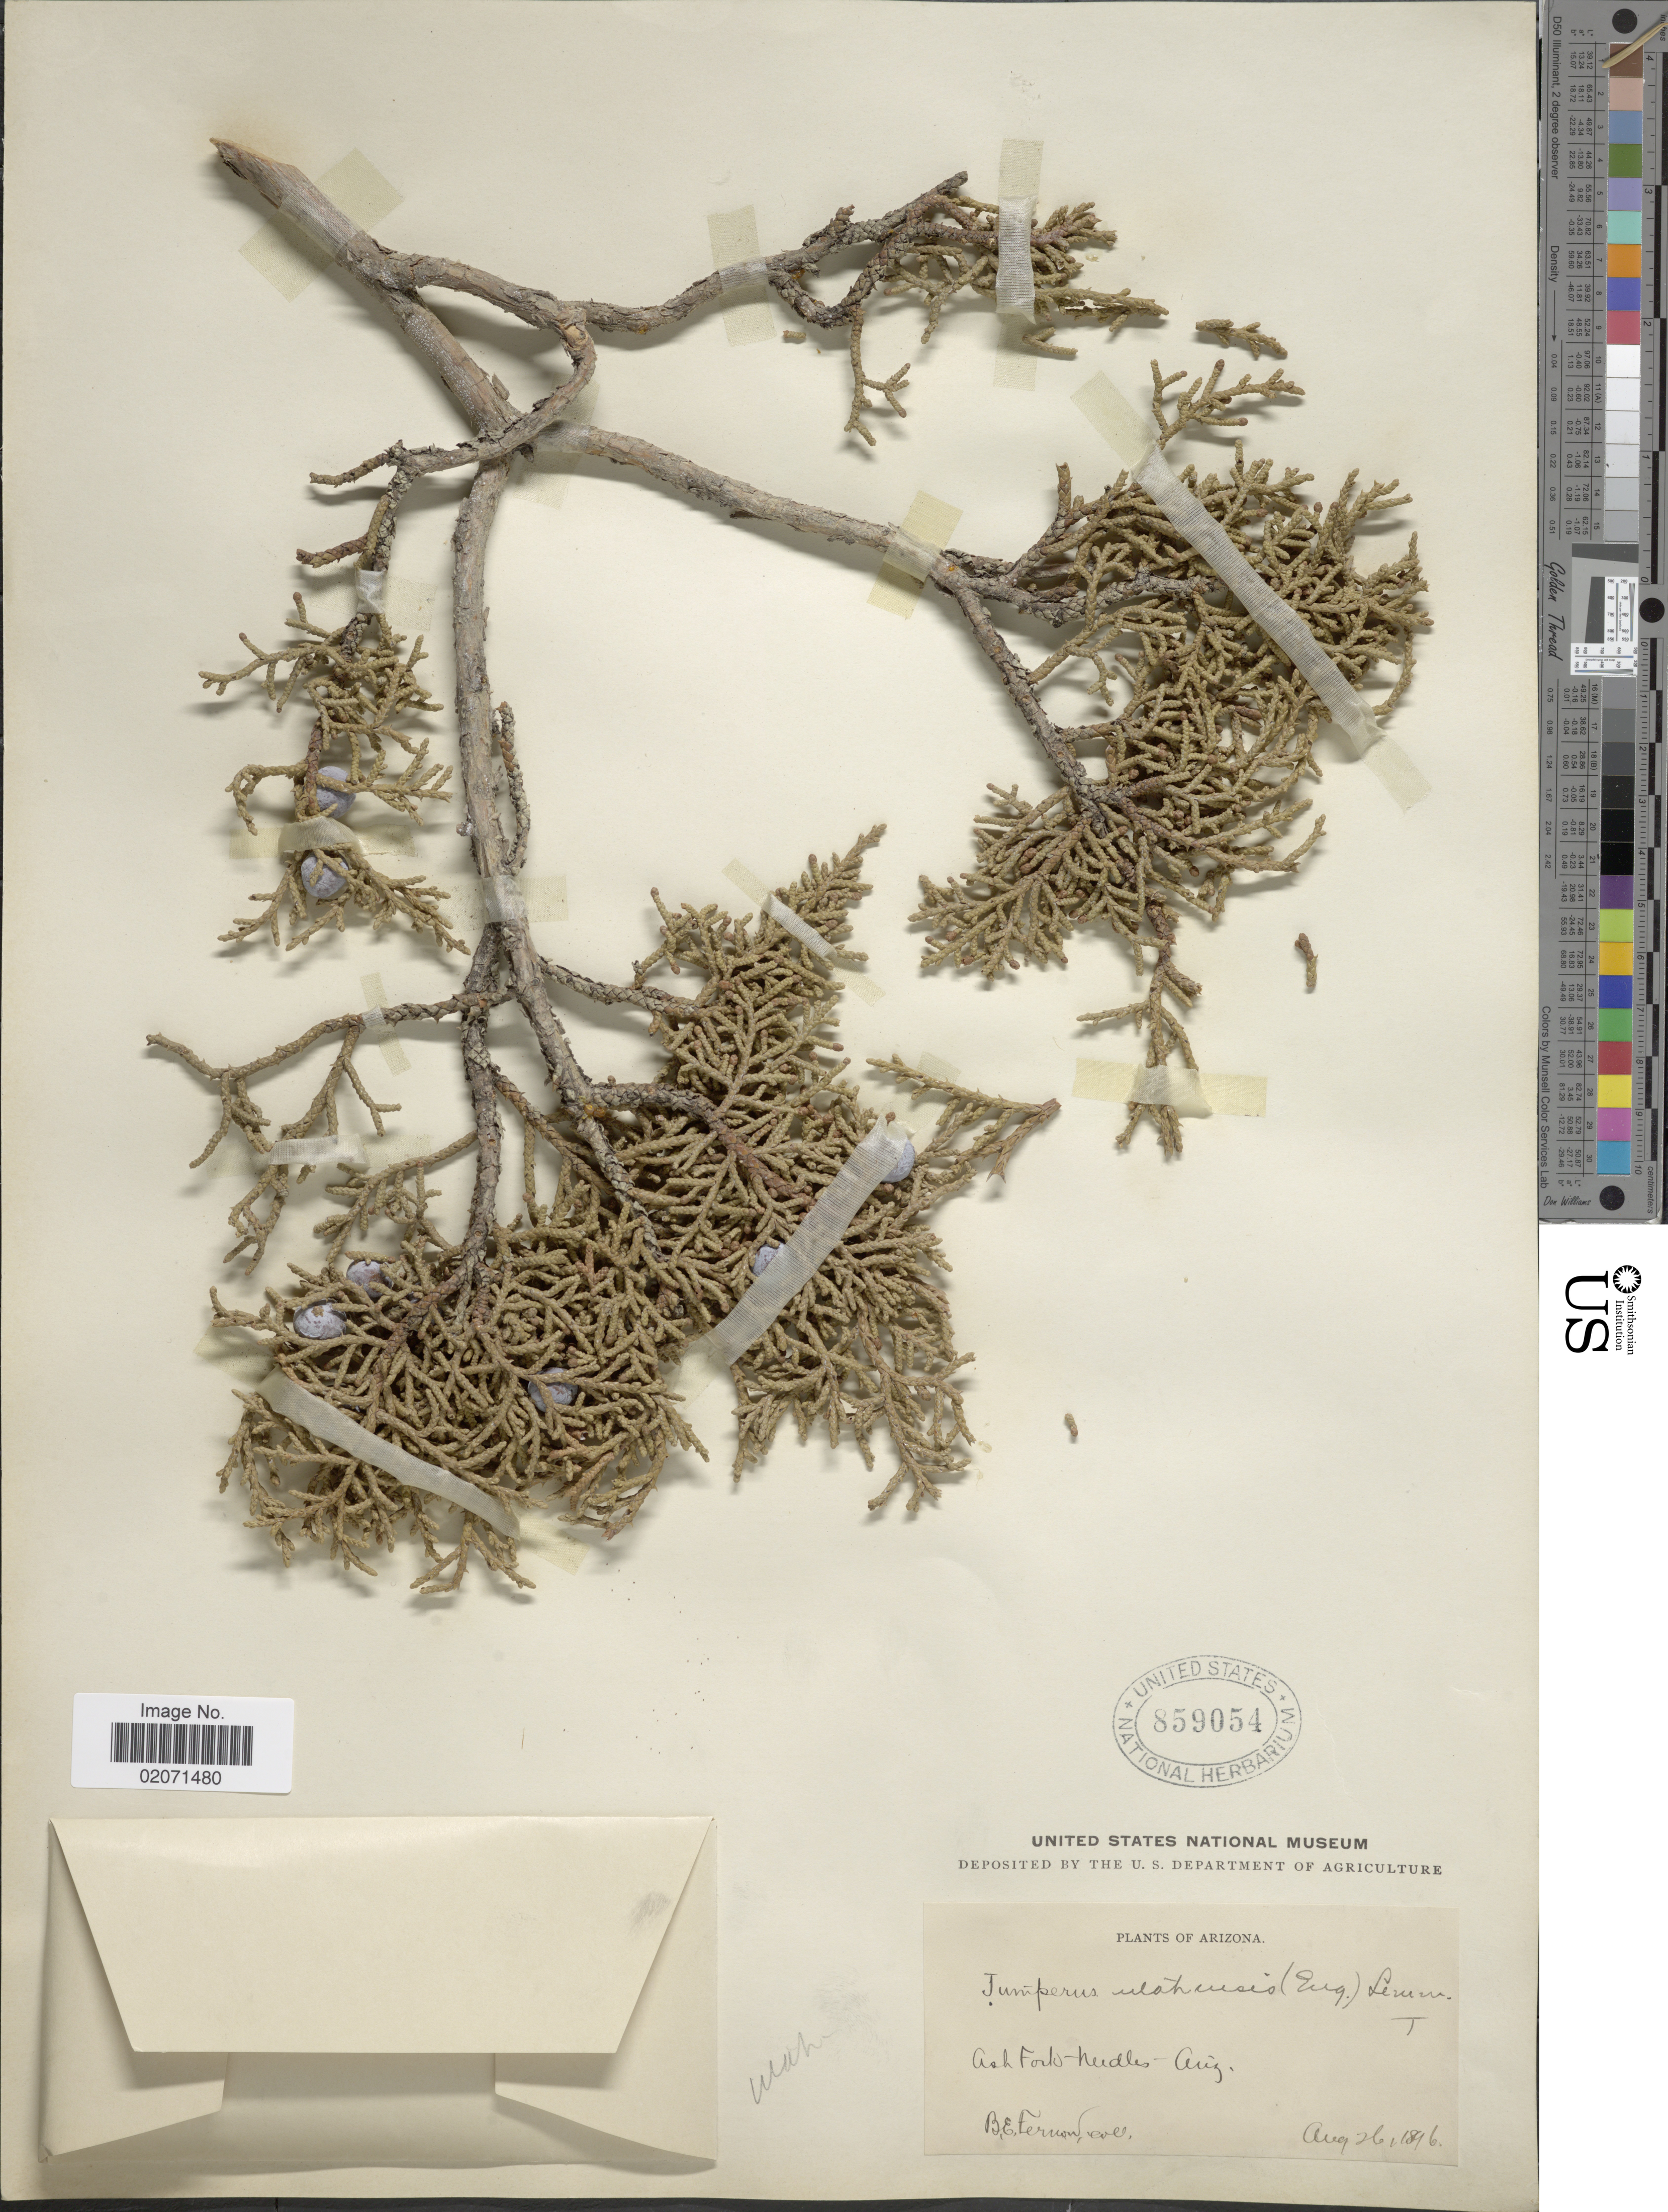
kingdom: Plantae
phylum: Tracheophyta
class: Pinopsida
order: Pinales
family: Cupressaceae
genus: Juniperus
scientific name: Juniperus osteosperma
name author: (Torr.) Little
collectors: B. Fernow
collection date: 1896-08-26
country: United States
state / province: Arizona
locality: Ash Fork- Needles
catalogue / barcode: US 859054